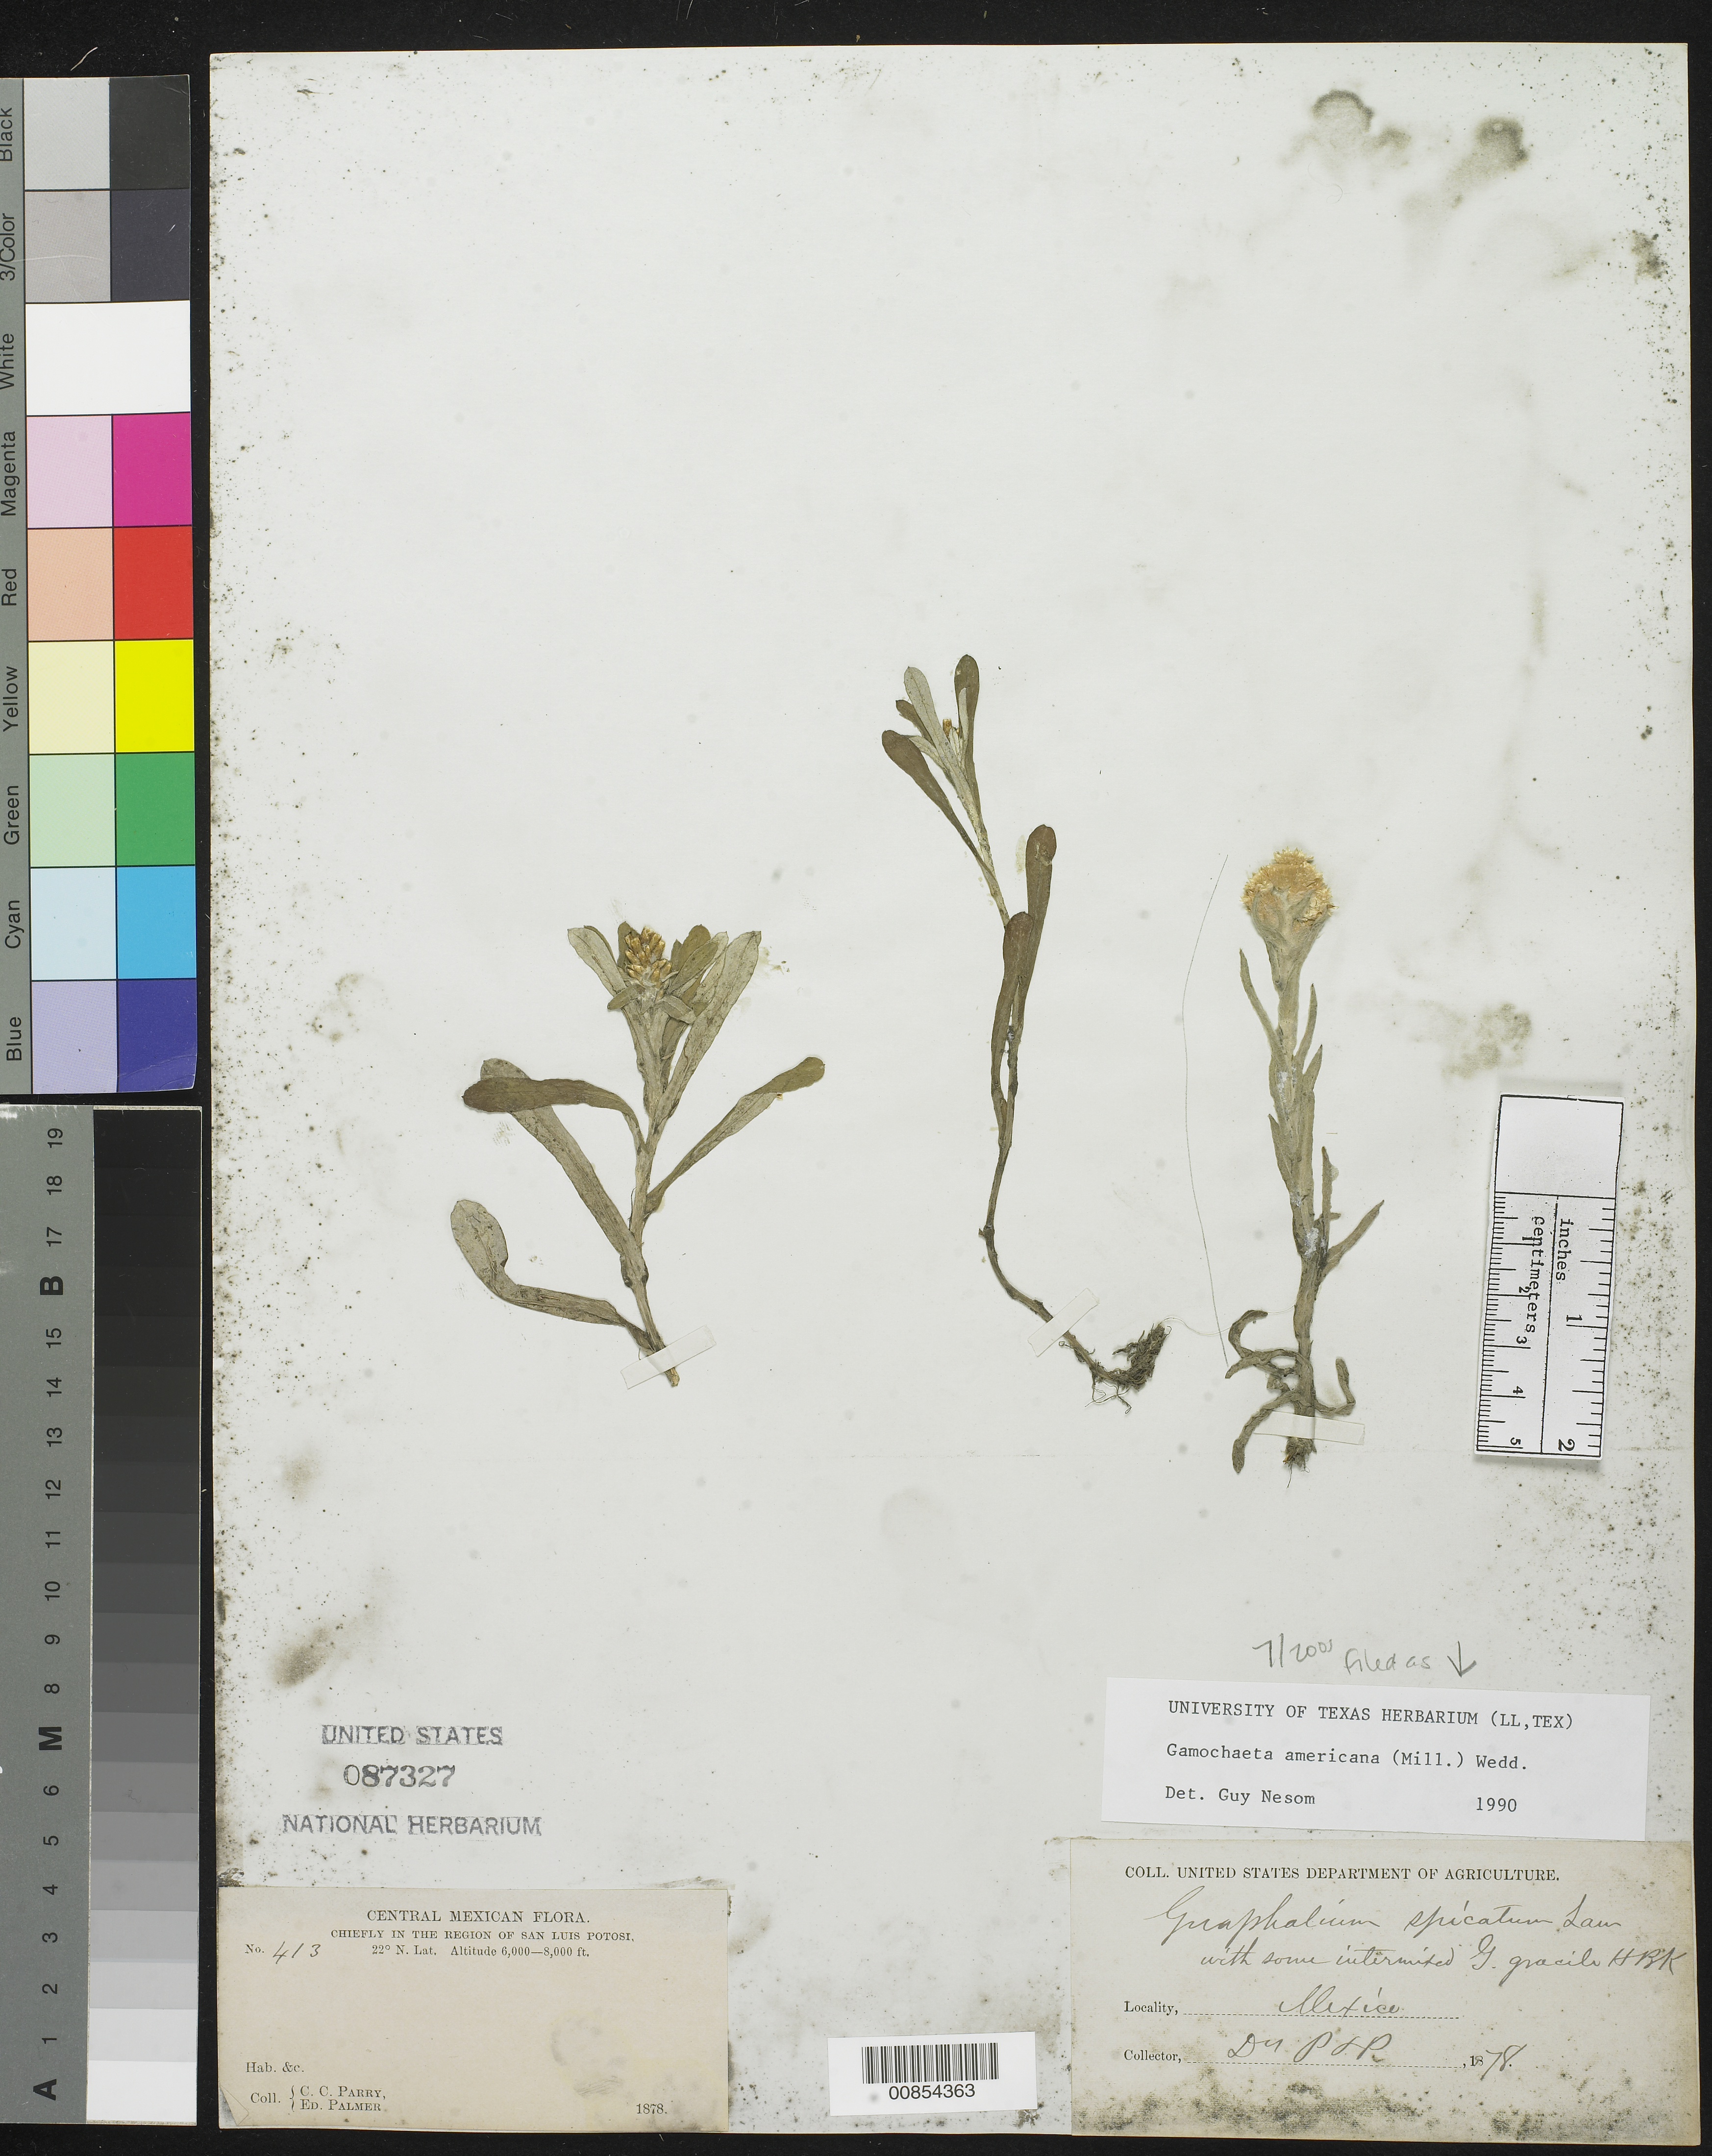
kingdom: Plantae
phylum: Tracheophyta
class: Magnoliopsida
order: Asterales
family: Asteraceae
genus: Gamochaeta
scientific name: Gamochaeta americana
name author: (Mill.) Wedd.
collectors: C. C. Parry & E. Palmer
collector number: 413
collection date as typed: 1878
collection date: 1878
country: Mexico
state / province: San Luis Potosí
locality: Chiefly in the region of San Luis Potosí.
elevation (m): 1829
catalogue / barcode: US 87327